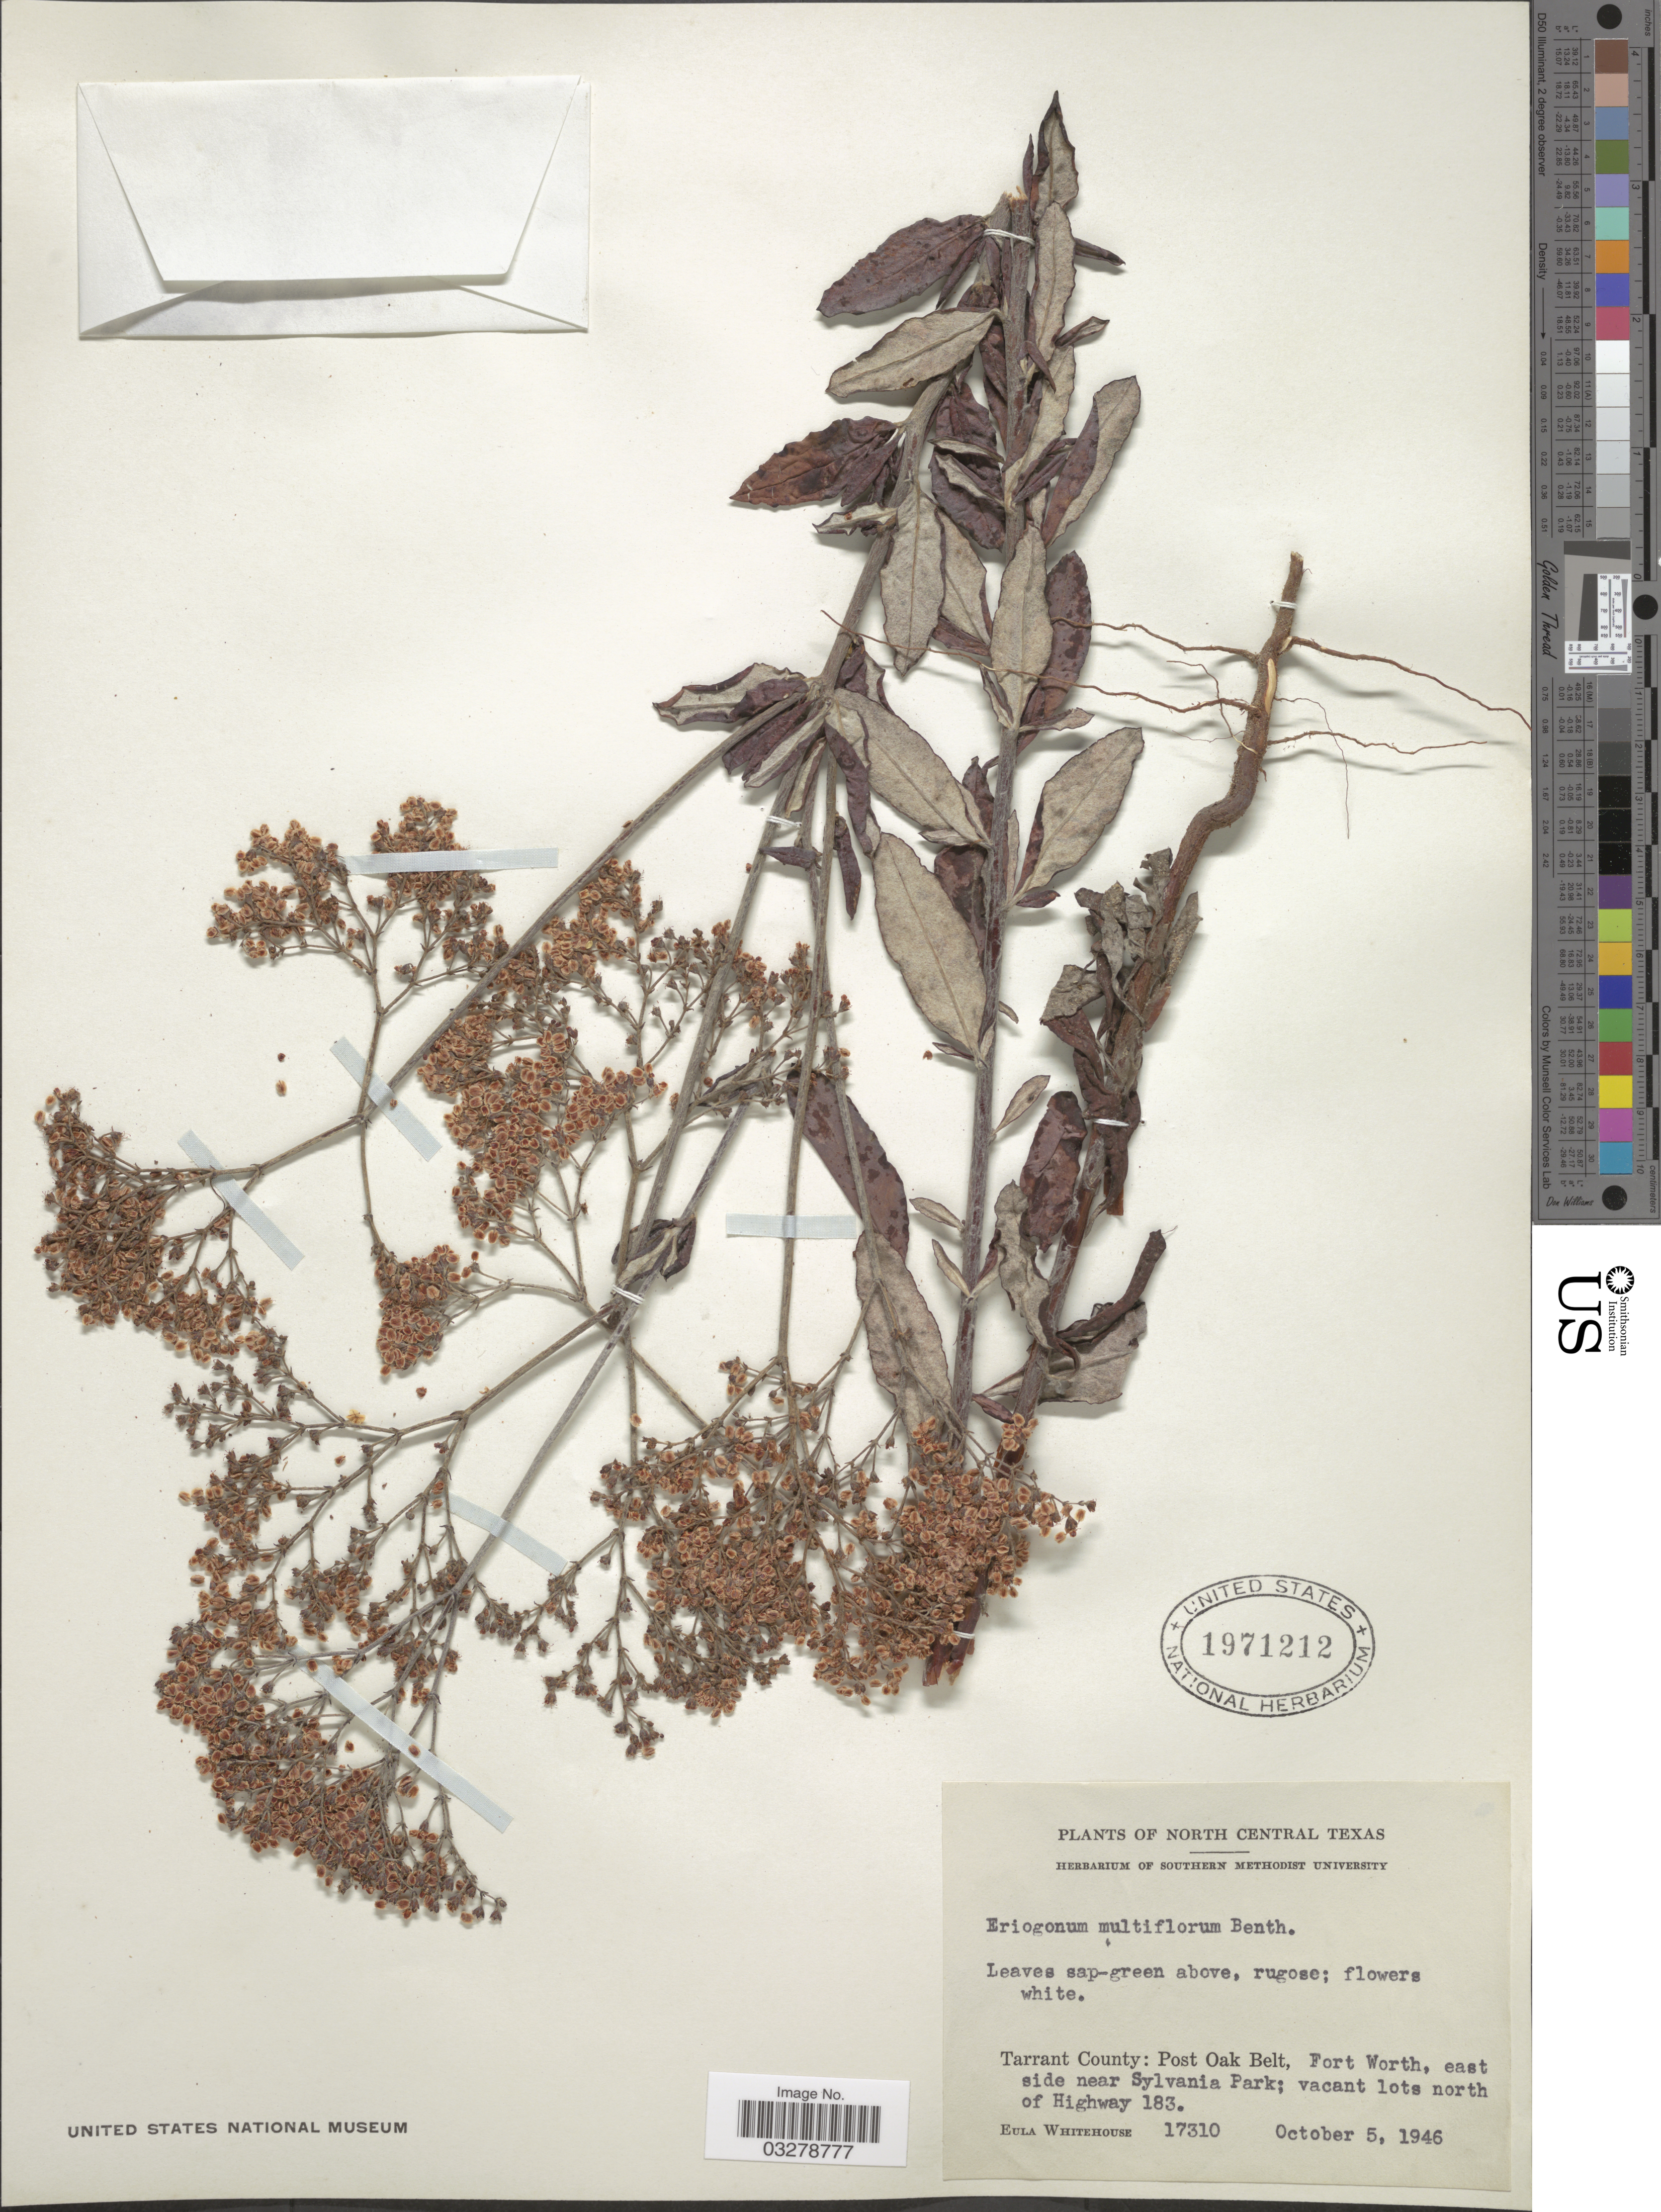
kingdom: Plantae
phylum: Tracheophyta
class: Magnoliopsida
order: Caryophyllales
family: Polygonaceae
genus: Eriogonum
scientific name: Eriogonum multiflorum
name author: Benth.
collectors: E. Whitehouse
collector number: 17310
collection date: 1946-10-05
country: United States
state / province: Texas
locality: North Central Texas. Tarrant County: Post Oak Belt, Fort Worth, east side near Sylvania Park; vacant lots north of Highway 183.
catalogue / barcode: US 1971212